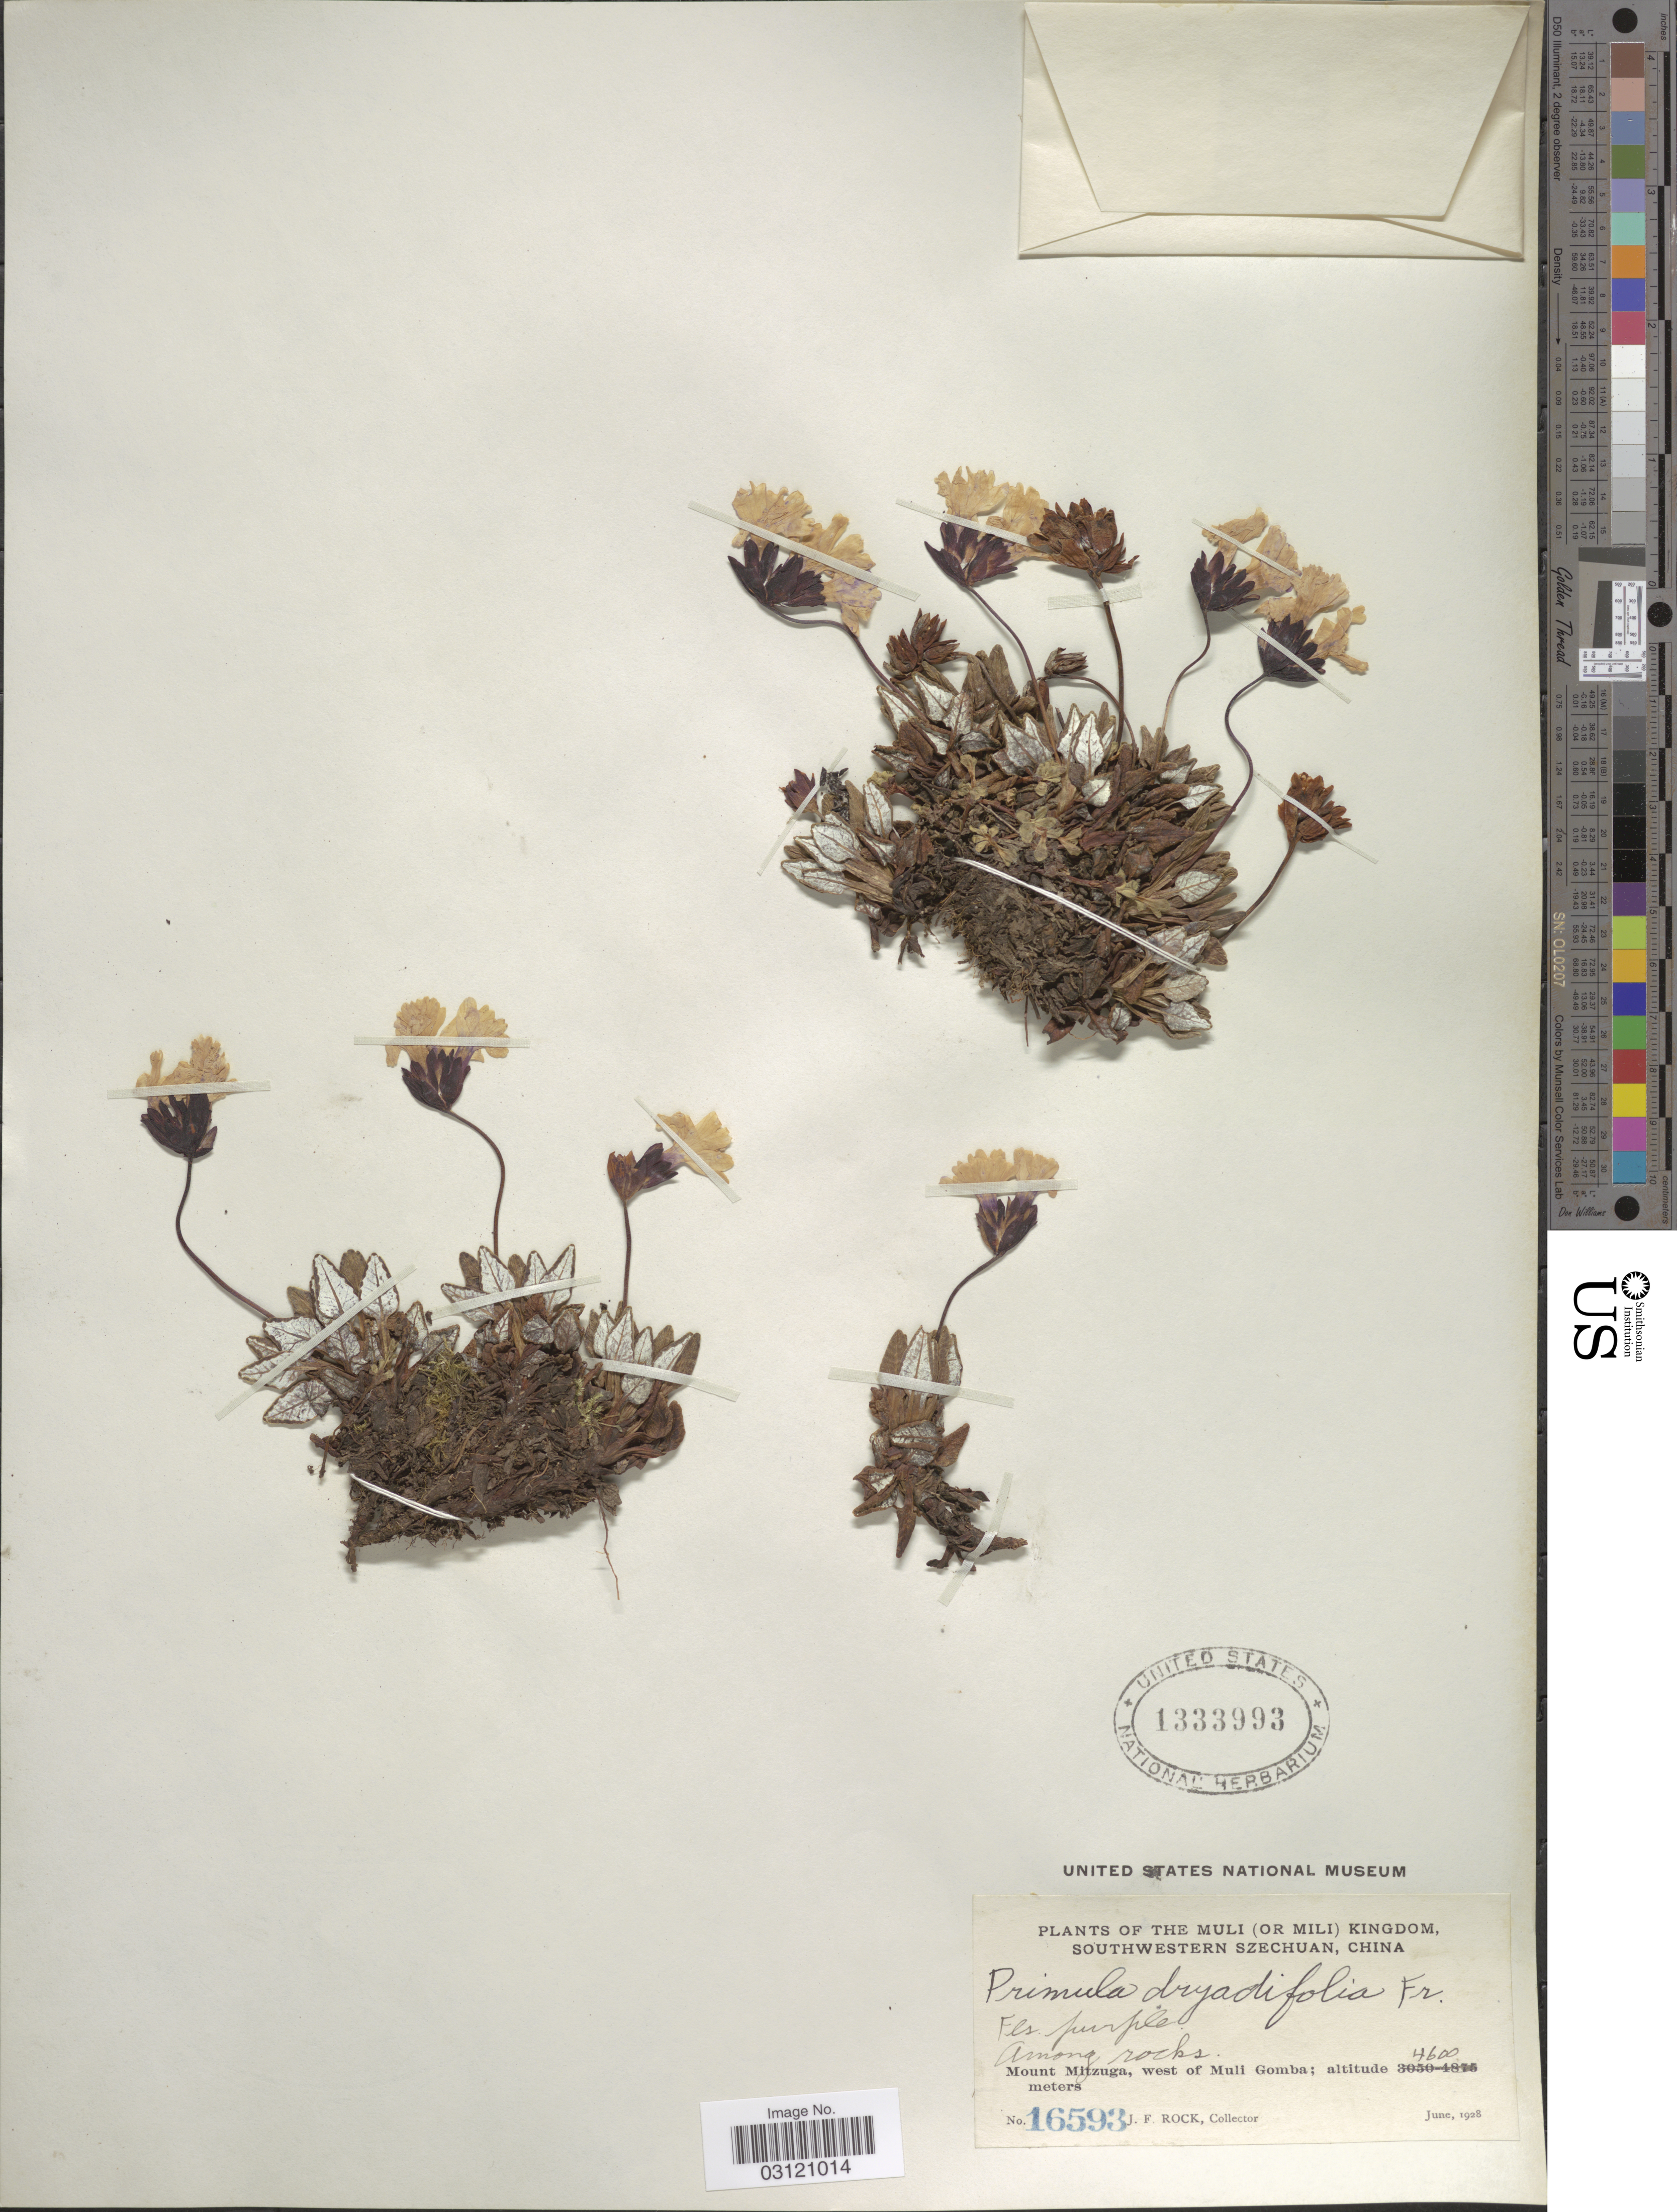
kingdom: Plantae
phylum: Tracheophyta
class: Magnoliopsida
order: Ericales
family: Primulaceae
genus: Primula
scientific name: Primula dryadifolia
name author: Franch.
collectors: J. Rock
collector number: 16593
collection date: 1928-06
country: China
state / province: Sichuan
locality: The Muli (or Mili) Kingdom, Southwestern Szechuan. Mount Mitzuga, west of Muli Gomba.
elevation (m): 4600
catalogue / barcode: US 1333993